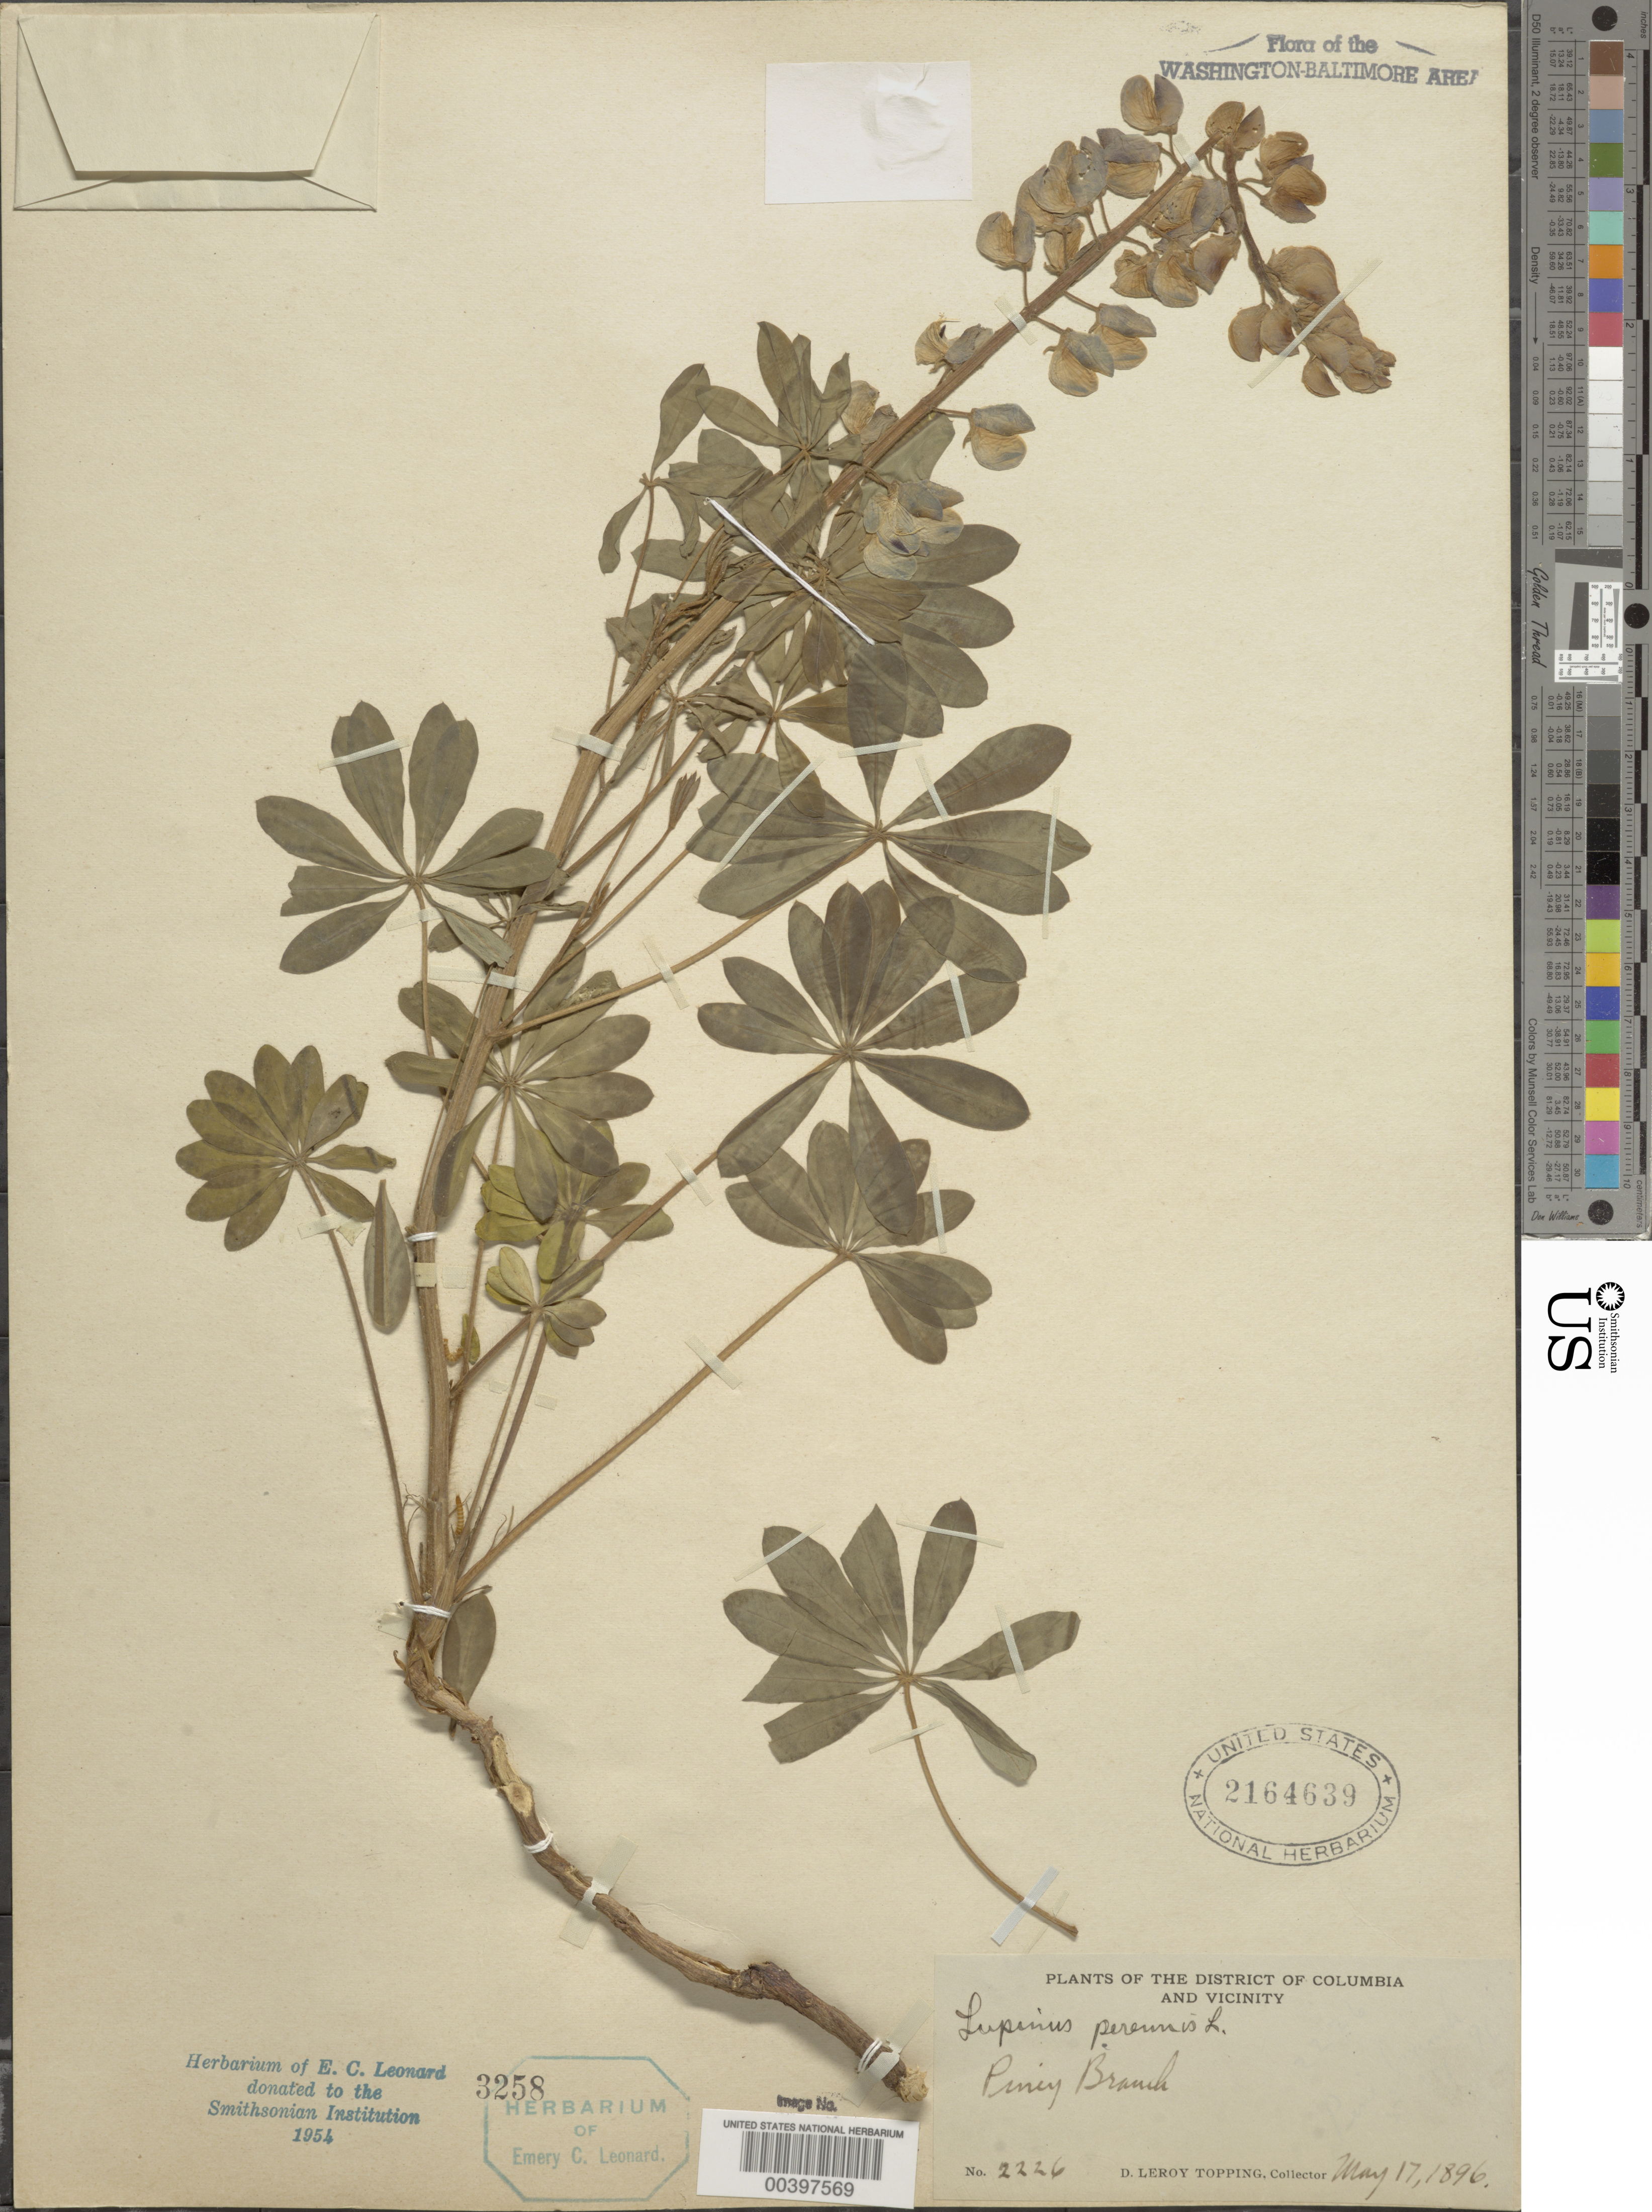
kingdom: Plantae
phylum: Tracheophyta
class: Magnoliopsida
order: Fabales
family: Fabaceae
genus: Lupinus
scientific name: Lupinus perennis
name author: L.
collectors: D. L. Topping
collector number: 2226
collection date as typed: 17 May 1896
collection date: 1896-05-17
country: United States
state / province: District of Columbia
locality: Piney Branch Rock Creek Park and vicinity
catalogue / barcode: US 2164639